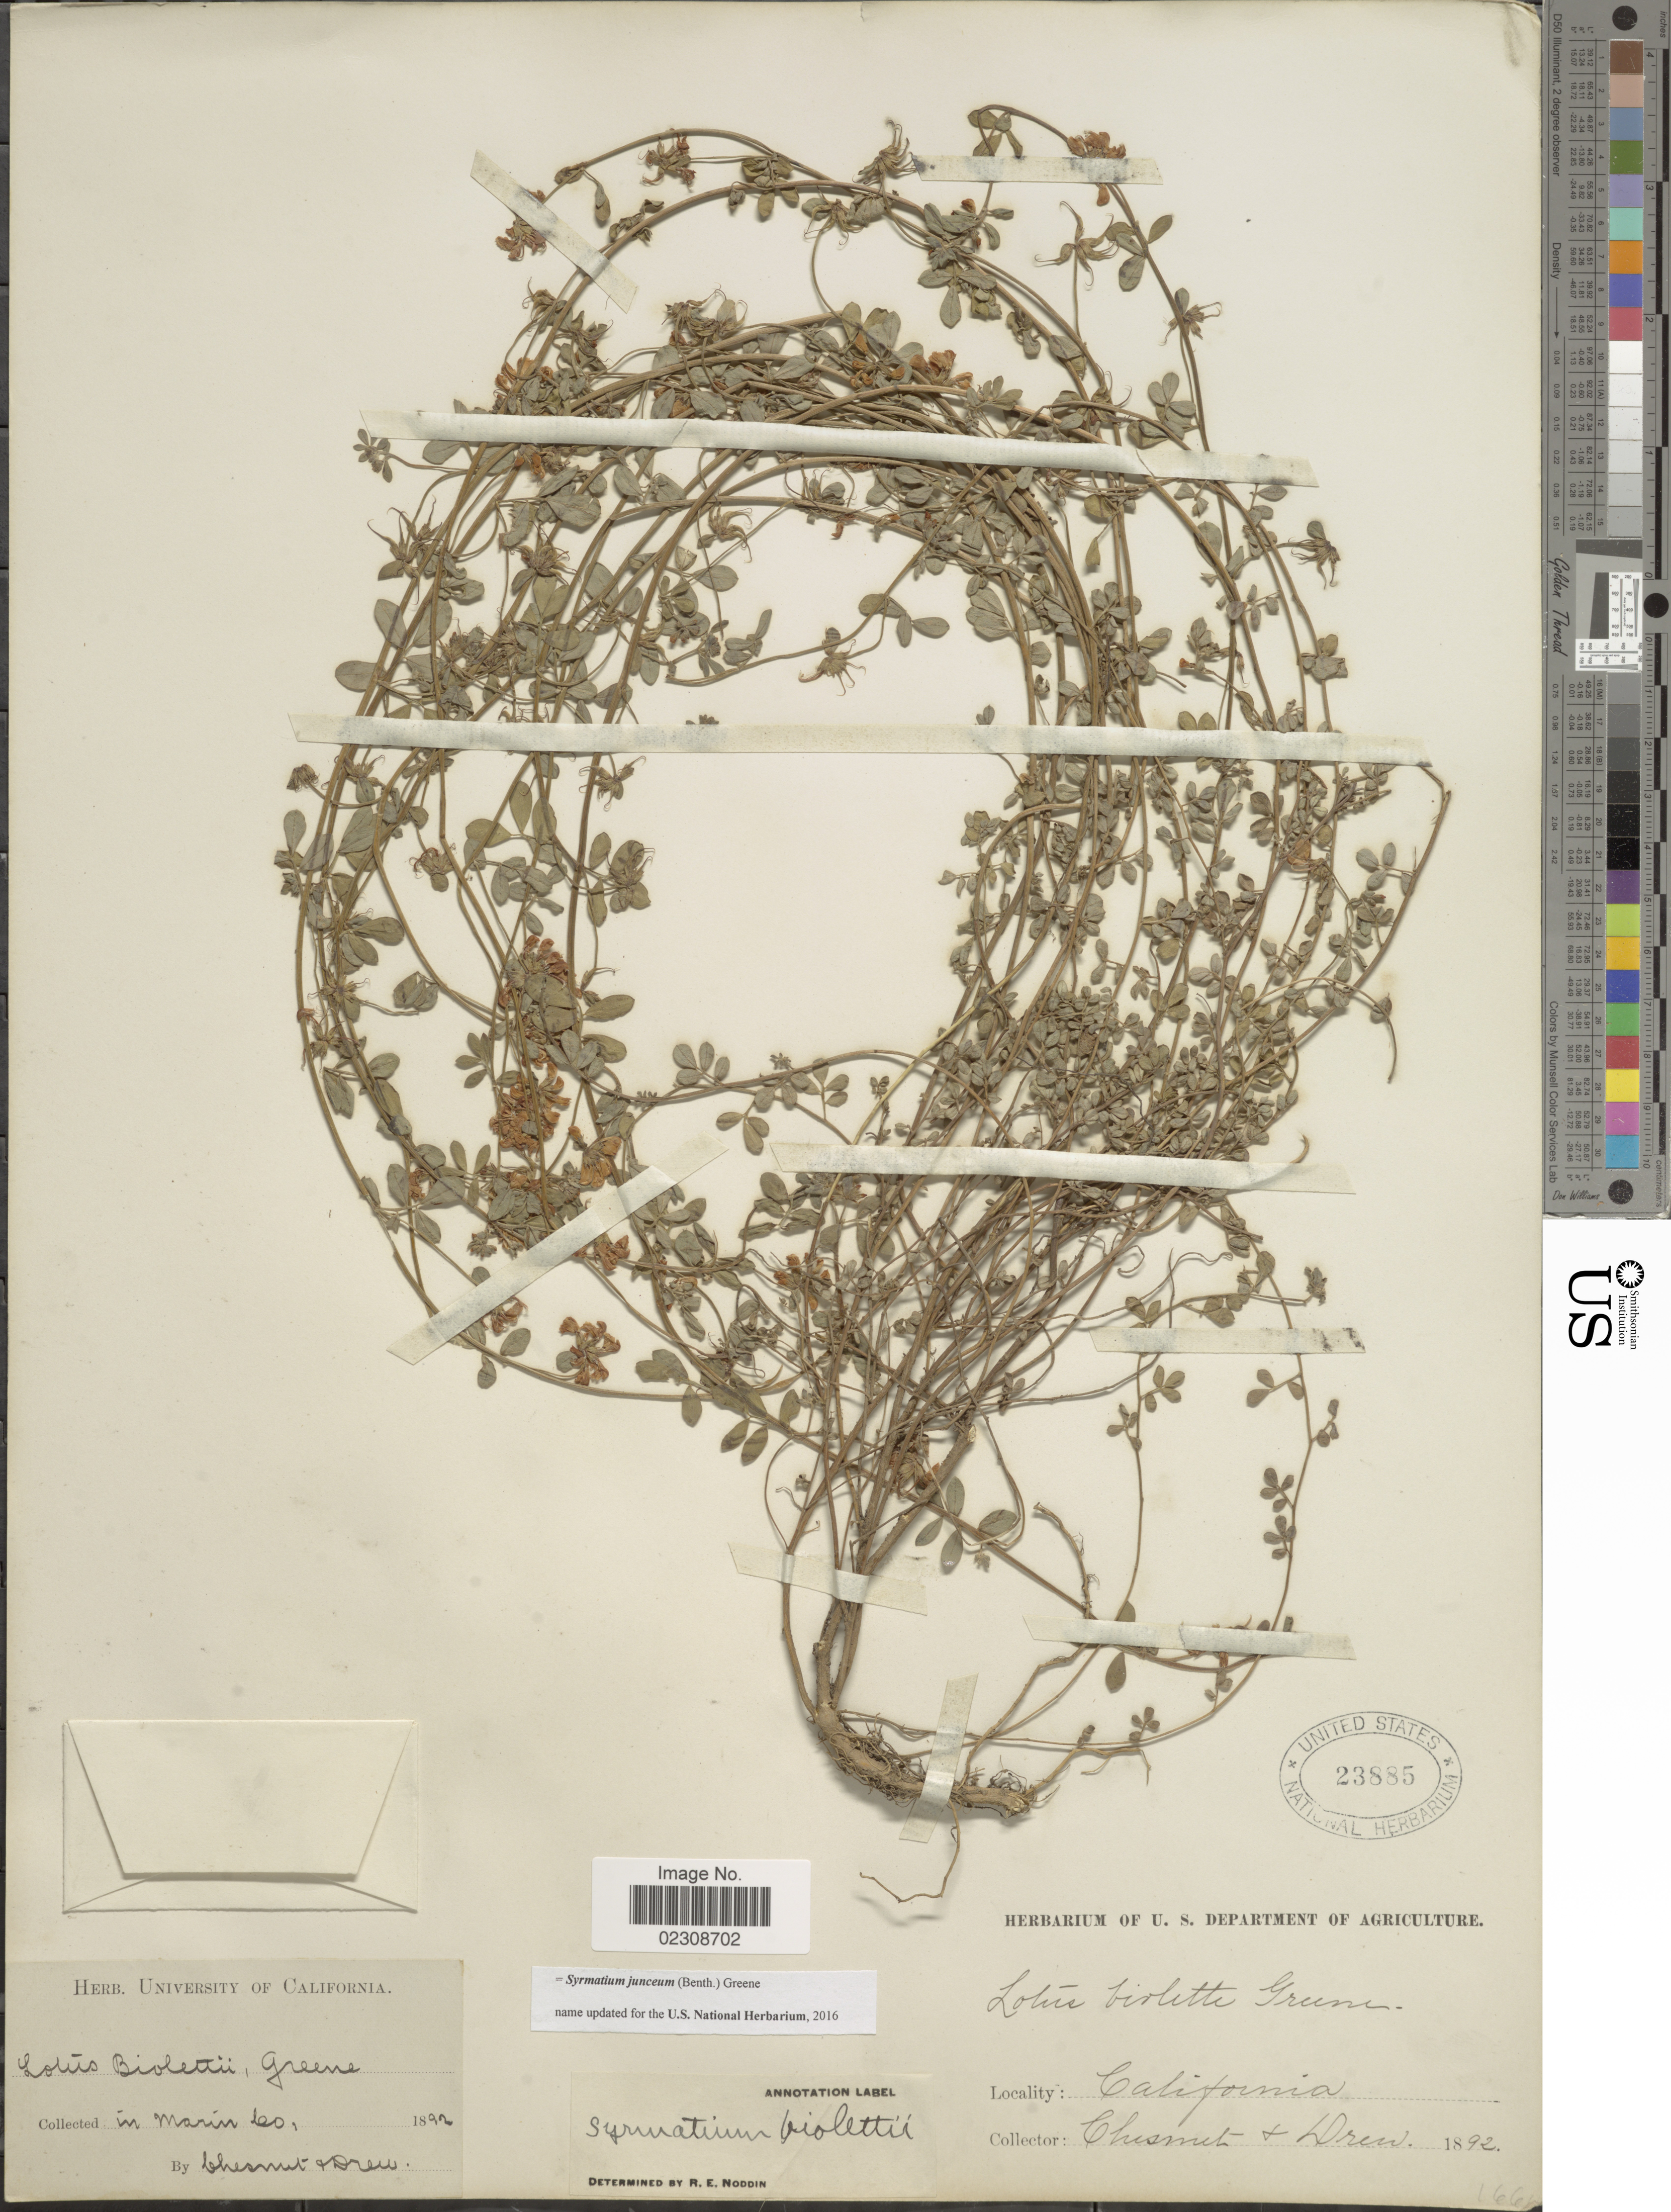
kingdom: Plantae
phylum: Tracheophyta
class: Magnoliopsida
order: Fabales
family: Fabaceae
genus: Syrmatium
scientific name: Syrmatium junceum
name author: (Benth.) Greene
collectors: Chesnut & Drew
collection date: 1892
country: United States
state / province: California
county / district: Marin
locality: Marin Co.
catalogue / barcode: US 23885